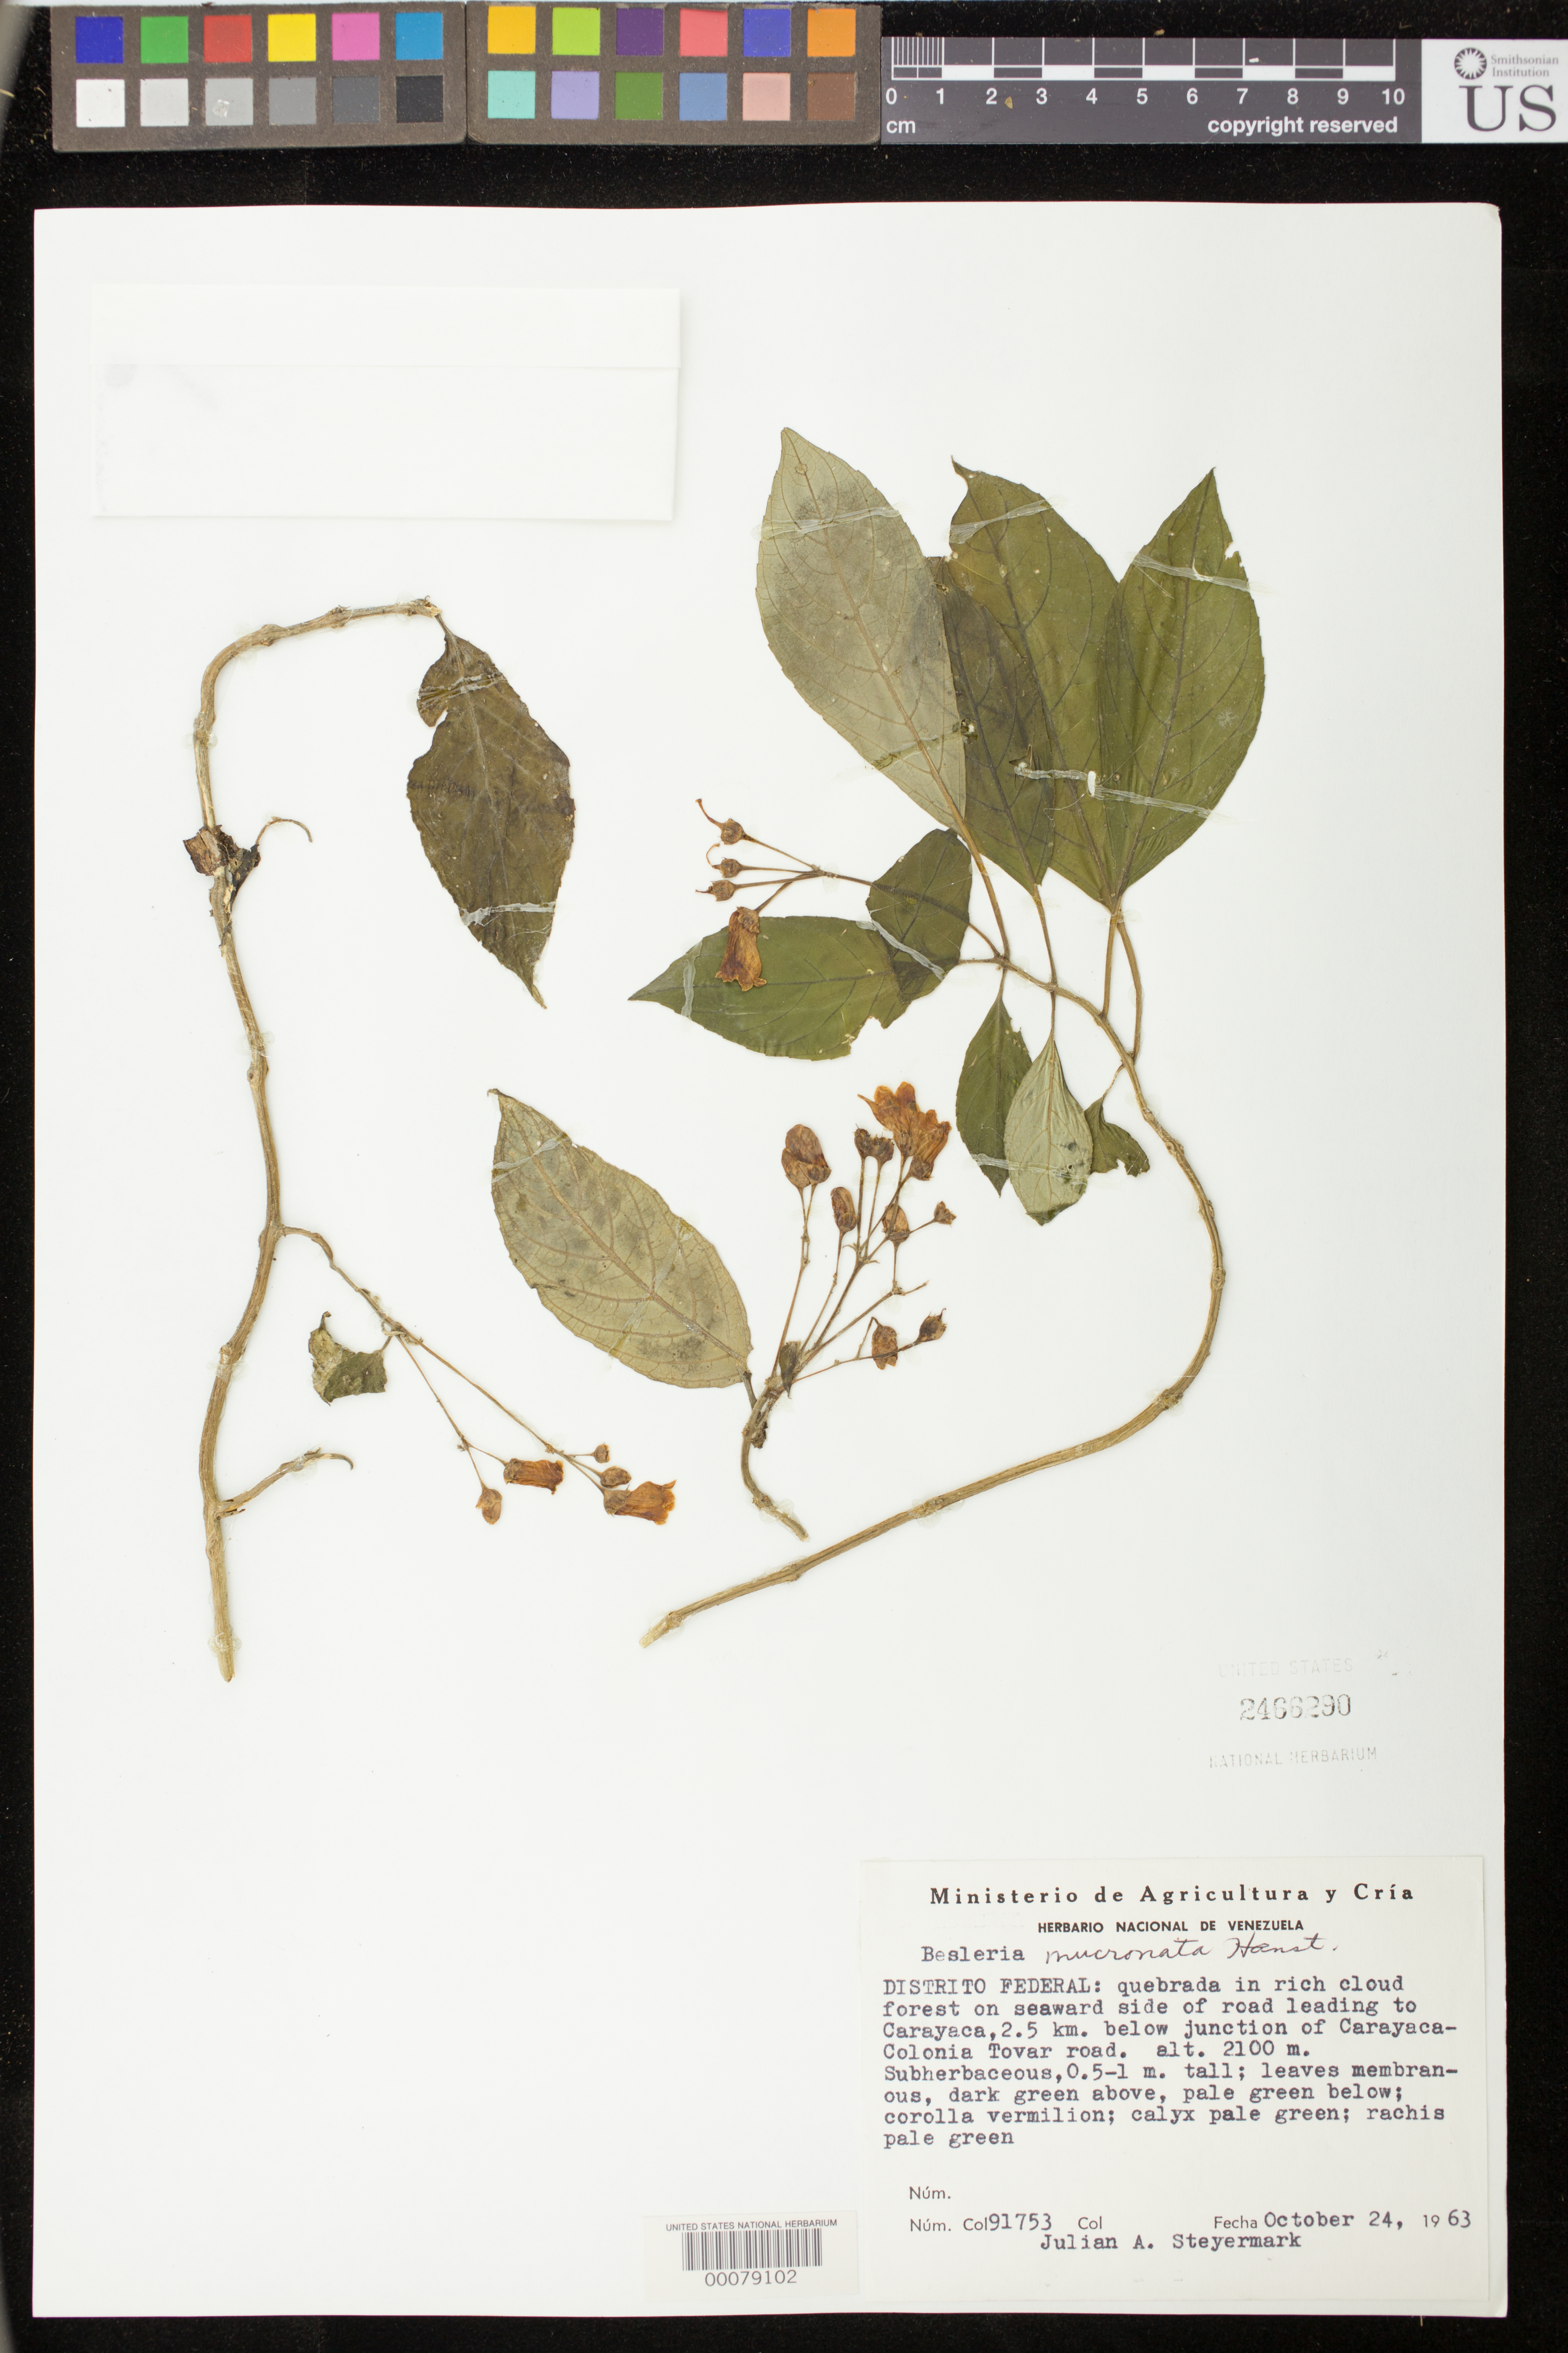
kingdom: Plantae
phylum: Tracheophyta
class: Magnoliopsida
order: Lamiales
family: Gesneriaceae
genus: Besleria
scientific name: Besleria mucronata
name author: Hanst.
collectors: J. Steyermark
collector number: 91753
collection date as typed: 24 Oct 1963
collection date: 1963-10-24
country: Venezuela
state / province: Distrito Federal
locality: Road leading to Carayaca, 2.5 km below junction of Carayaca-Colonia Tovar road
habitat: Quebrada in rich cloud forest on seaward side of road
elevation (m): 2100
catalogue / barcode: US 2466290